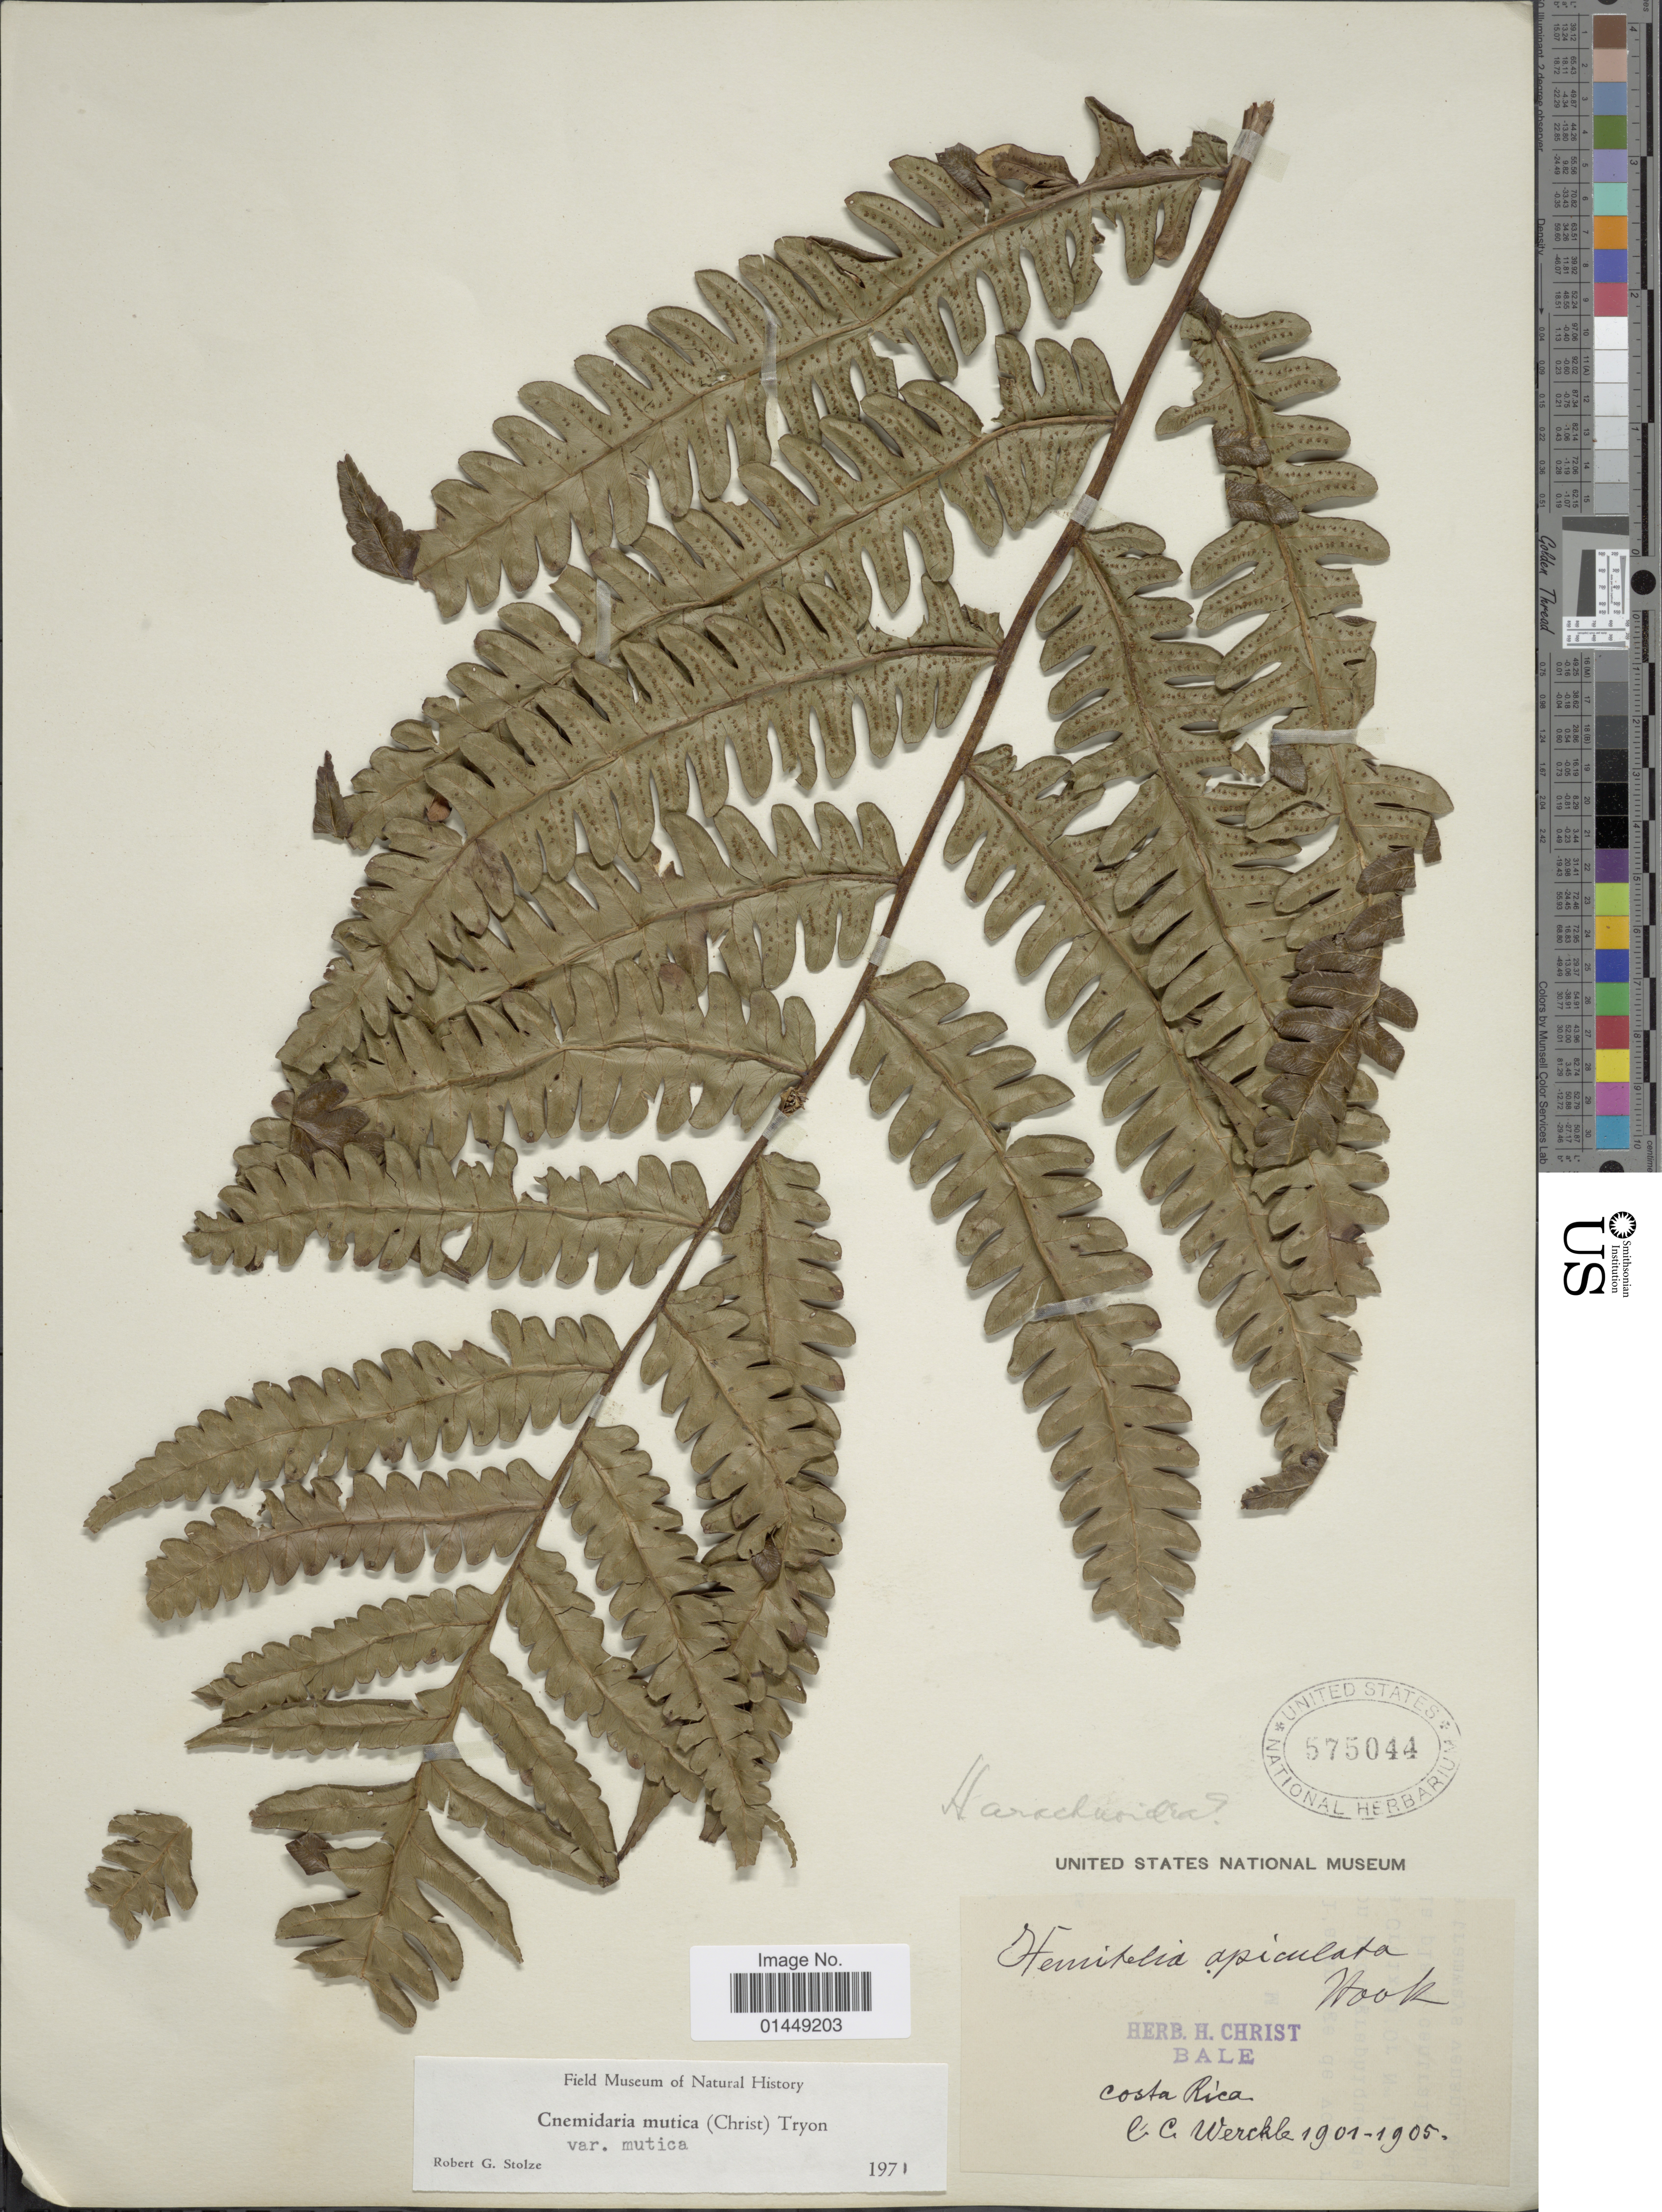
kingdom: Plantae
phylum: Tracheophyta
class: Polypodiopsida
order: Cyatheales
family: Cyatheaceae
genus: Cyathea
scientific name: Cyathea mutica var. mutica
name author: (Christ) Domin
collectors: C. C Wercklé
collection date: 1901/1905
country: Costa Rica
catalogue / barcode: US 575044